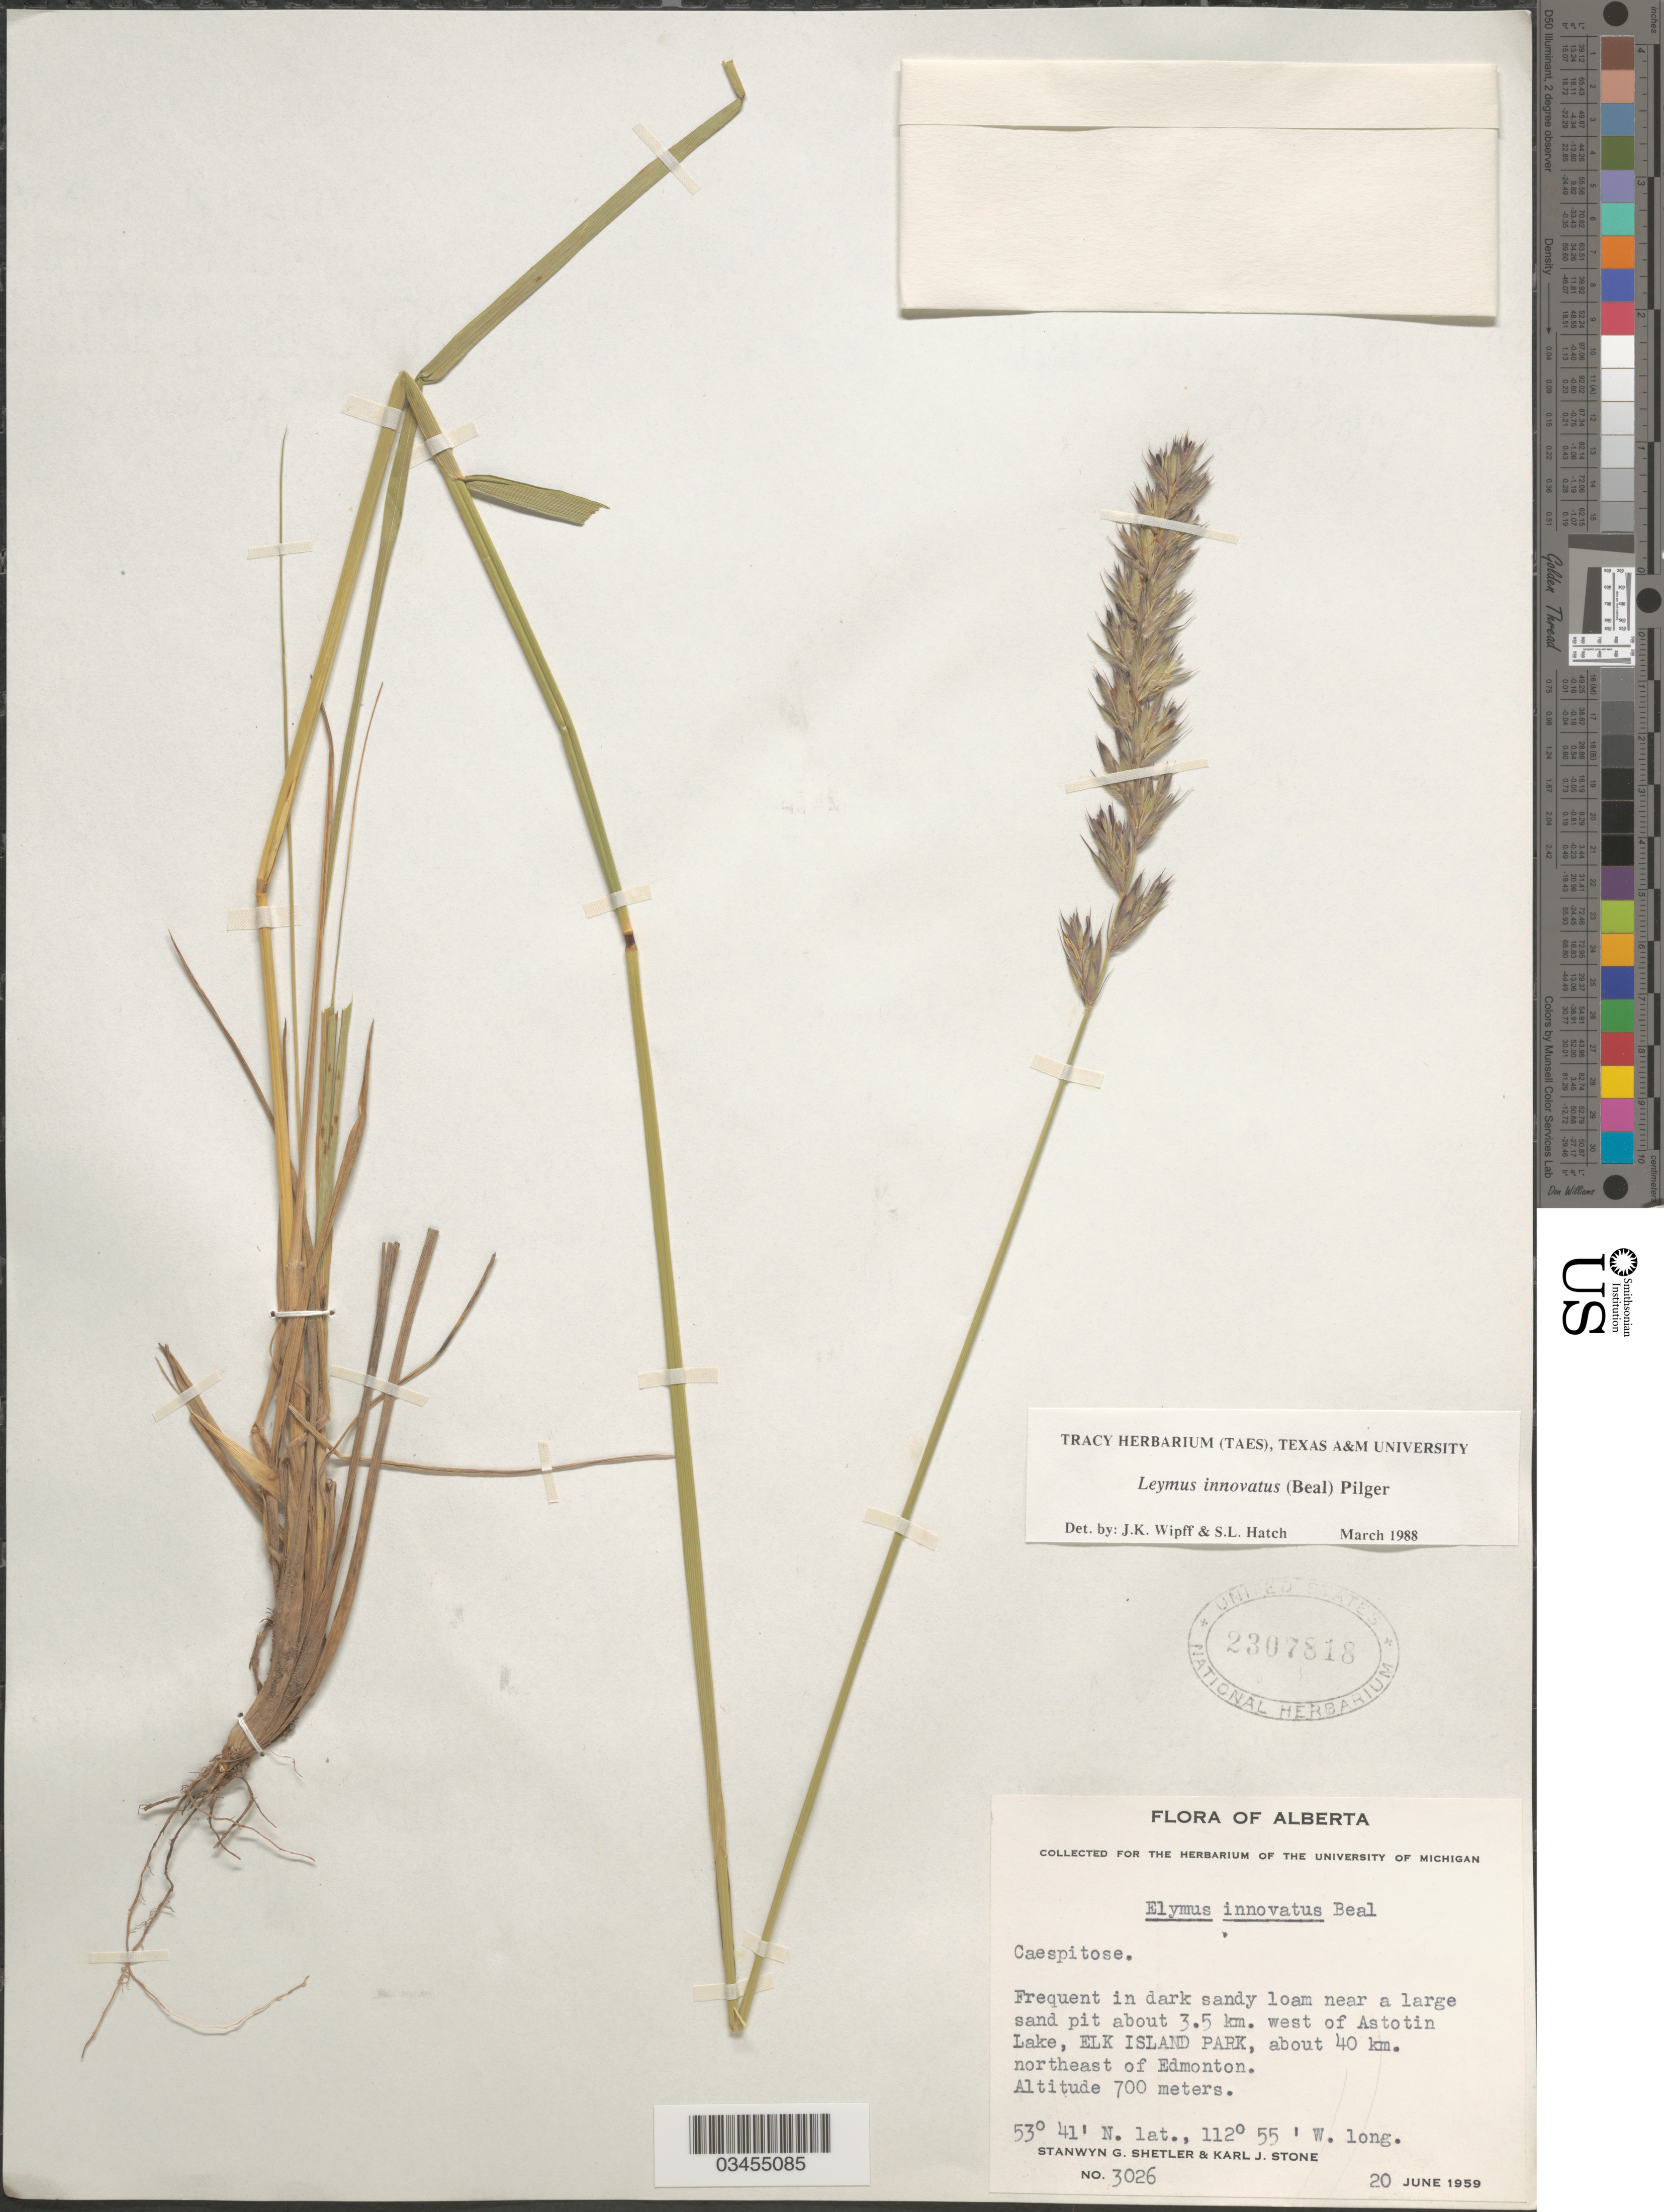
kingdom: Plantae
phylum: Tracheophyta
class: Liliopsida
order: Poales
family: Poaceae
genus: Leymus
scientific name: Leymus innovatus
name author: (W.J. Beal) Pilg.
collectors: S. Shetler & K. J. Stone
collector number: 3026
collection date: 1959-06-20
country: Canada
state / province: Alberta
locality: Frequent in dark sandy loam near a large sand pit about 3.5 km. west of Astotin Lake, Elk Island Park, about 40 km. northeast of Edmonton.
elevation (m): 700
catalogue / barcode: US 2307818